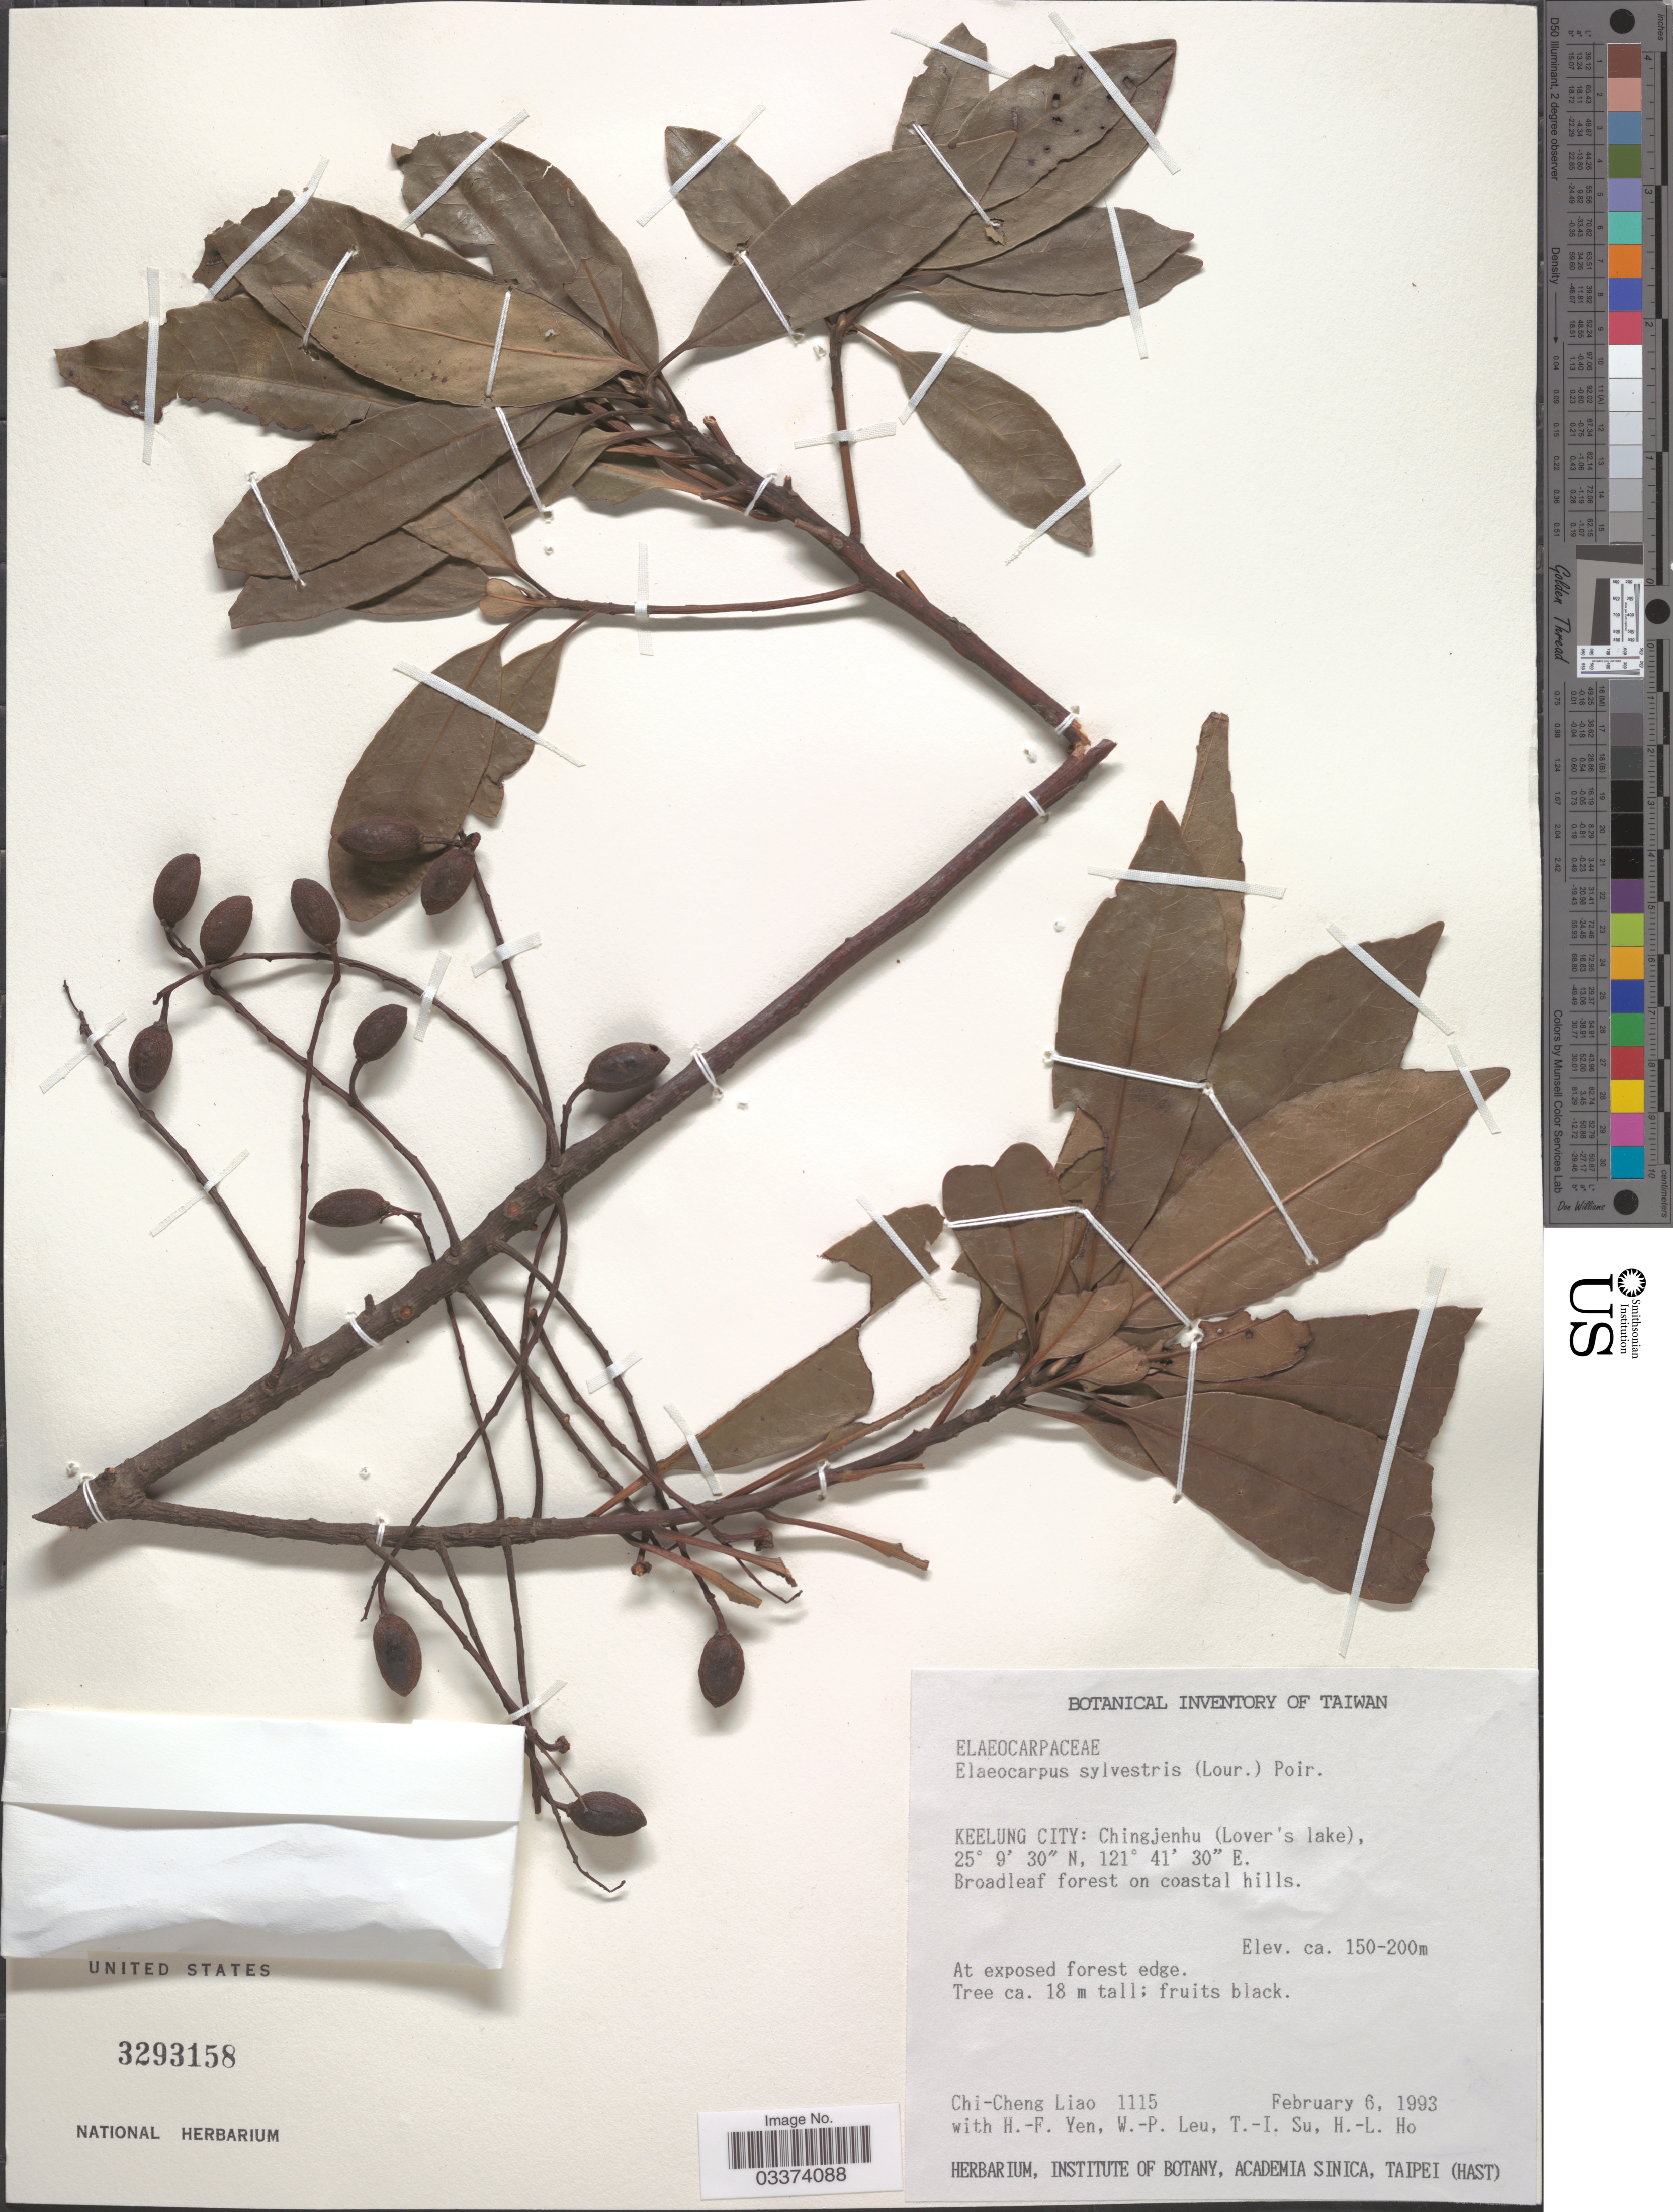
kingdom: Plantae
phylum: Tracheophyta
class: Magnoliopsida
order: Oxalidales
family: Elaeocarpaceae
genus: Elaeocarpus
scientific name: Elaeocarpus sylvestris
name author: (Lour.) Poir.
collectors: C. Liao, H. Yen, W. Leu, T. Su & H. Ho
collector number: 1115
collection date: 1993-02-06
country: Taiwan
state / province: Keelung City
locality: Chingjenhu (Lover's Lake).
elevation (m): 150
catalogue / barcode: US 3293158